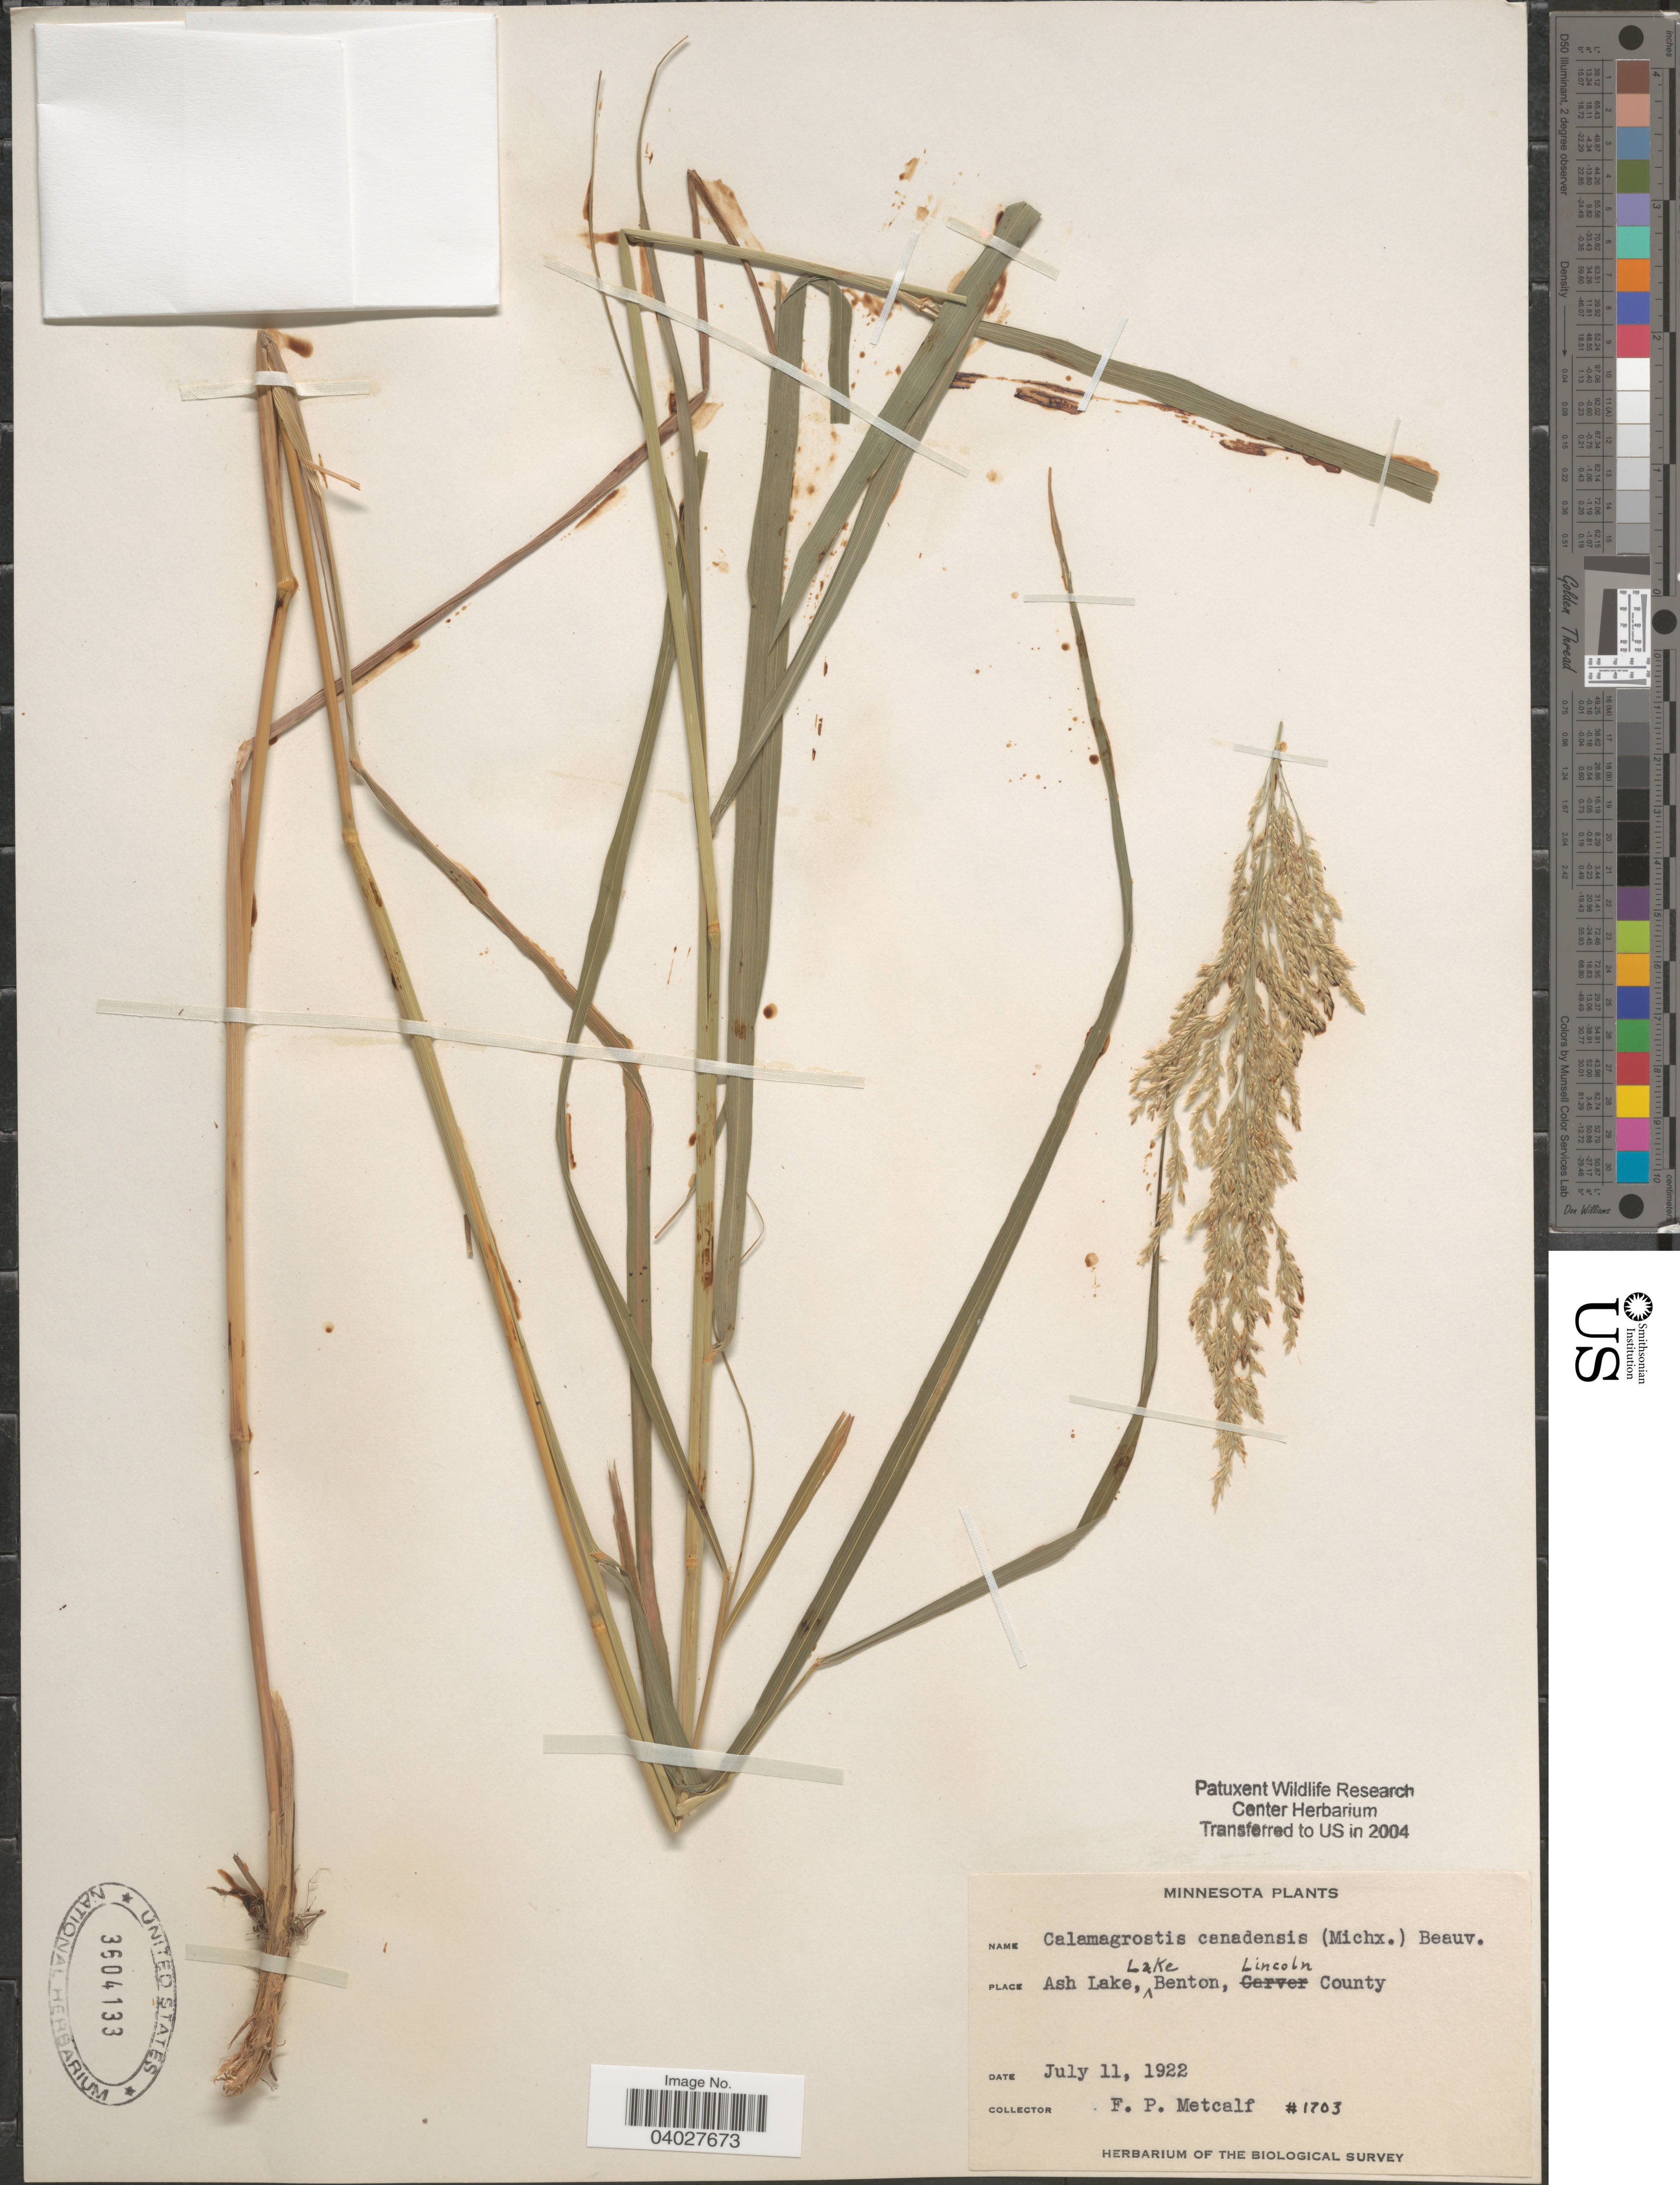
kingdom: Plantae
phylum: Tracheophyta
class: Liliopsida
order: Poales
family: Poaceae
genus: Calamagrostis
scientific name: Calamagrostis canadensis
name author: (Michx.) P. Beauv.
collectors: F. Metcalf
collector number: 1703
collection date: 1922-07-11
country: United States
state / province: Minnesota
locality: Ash Lake, Lake Benton, Lincoln County.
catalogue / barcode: US 3604133